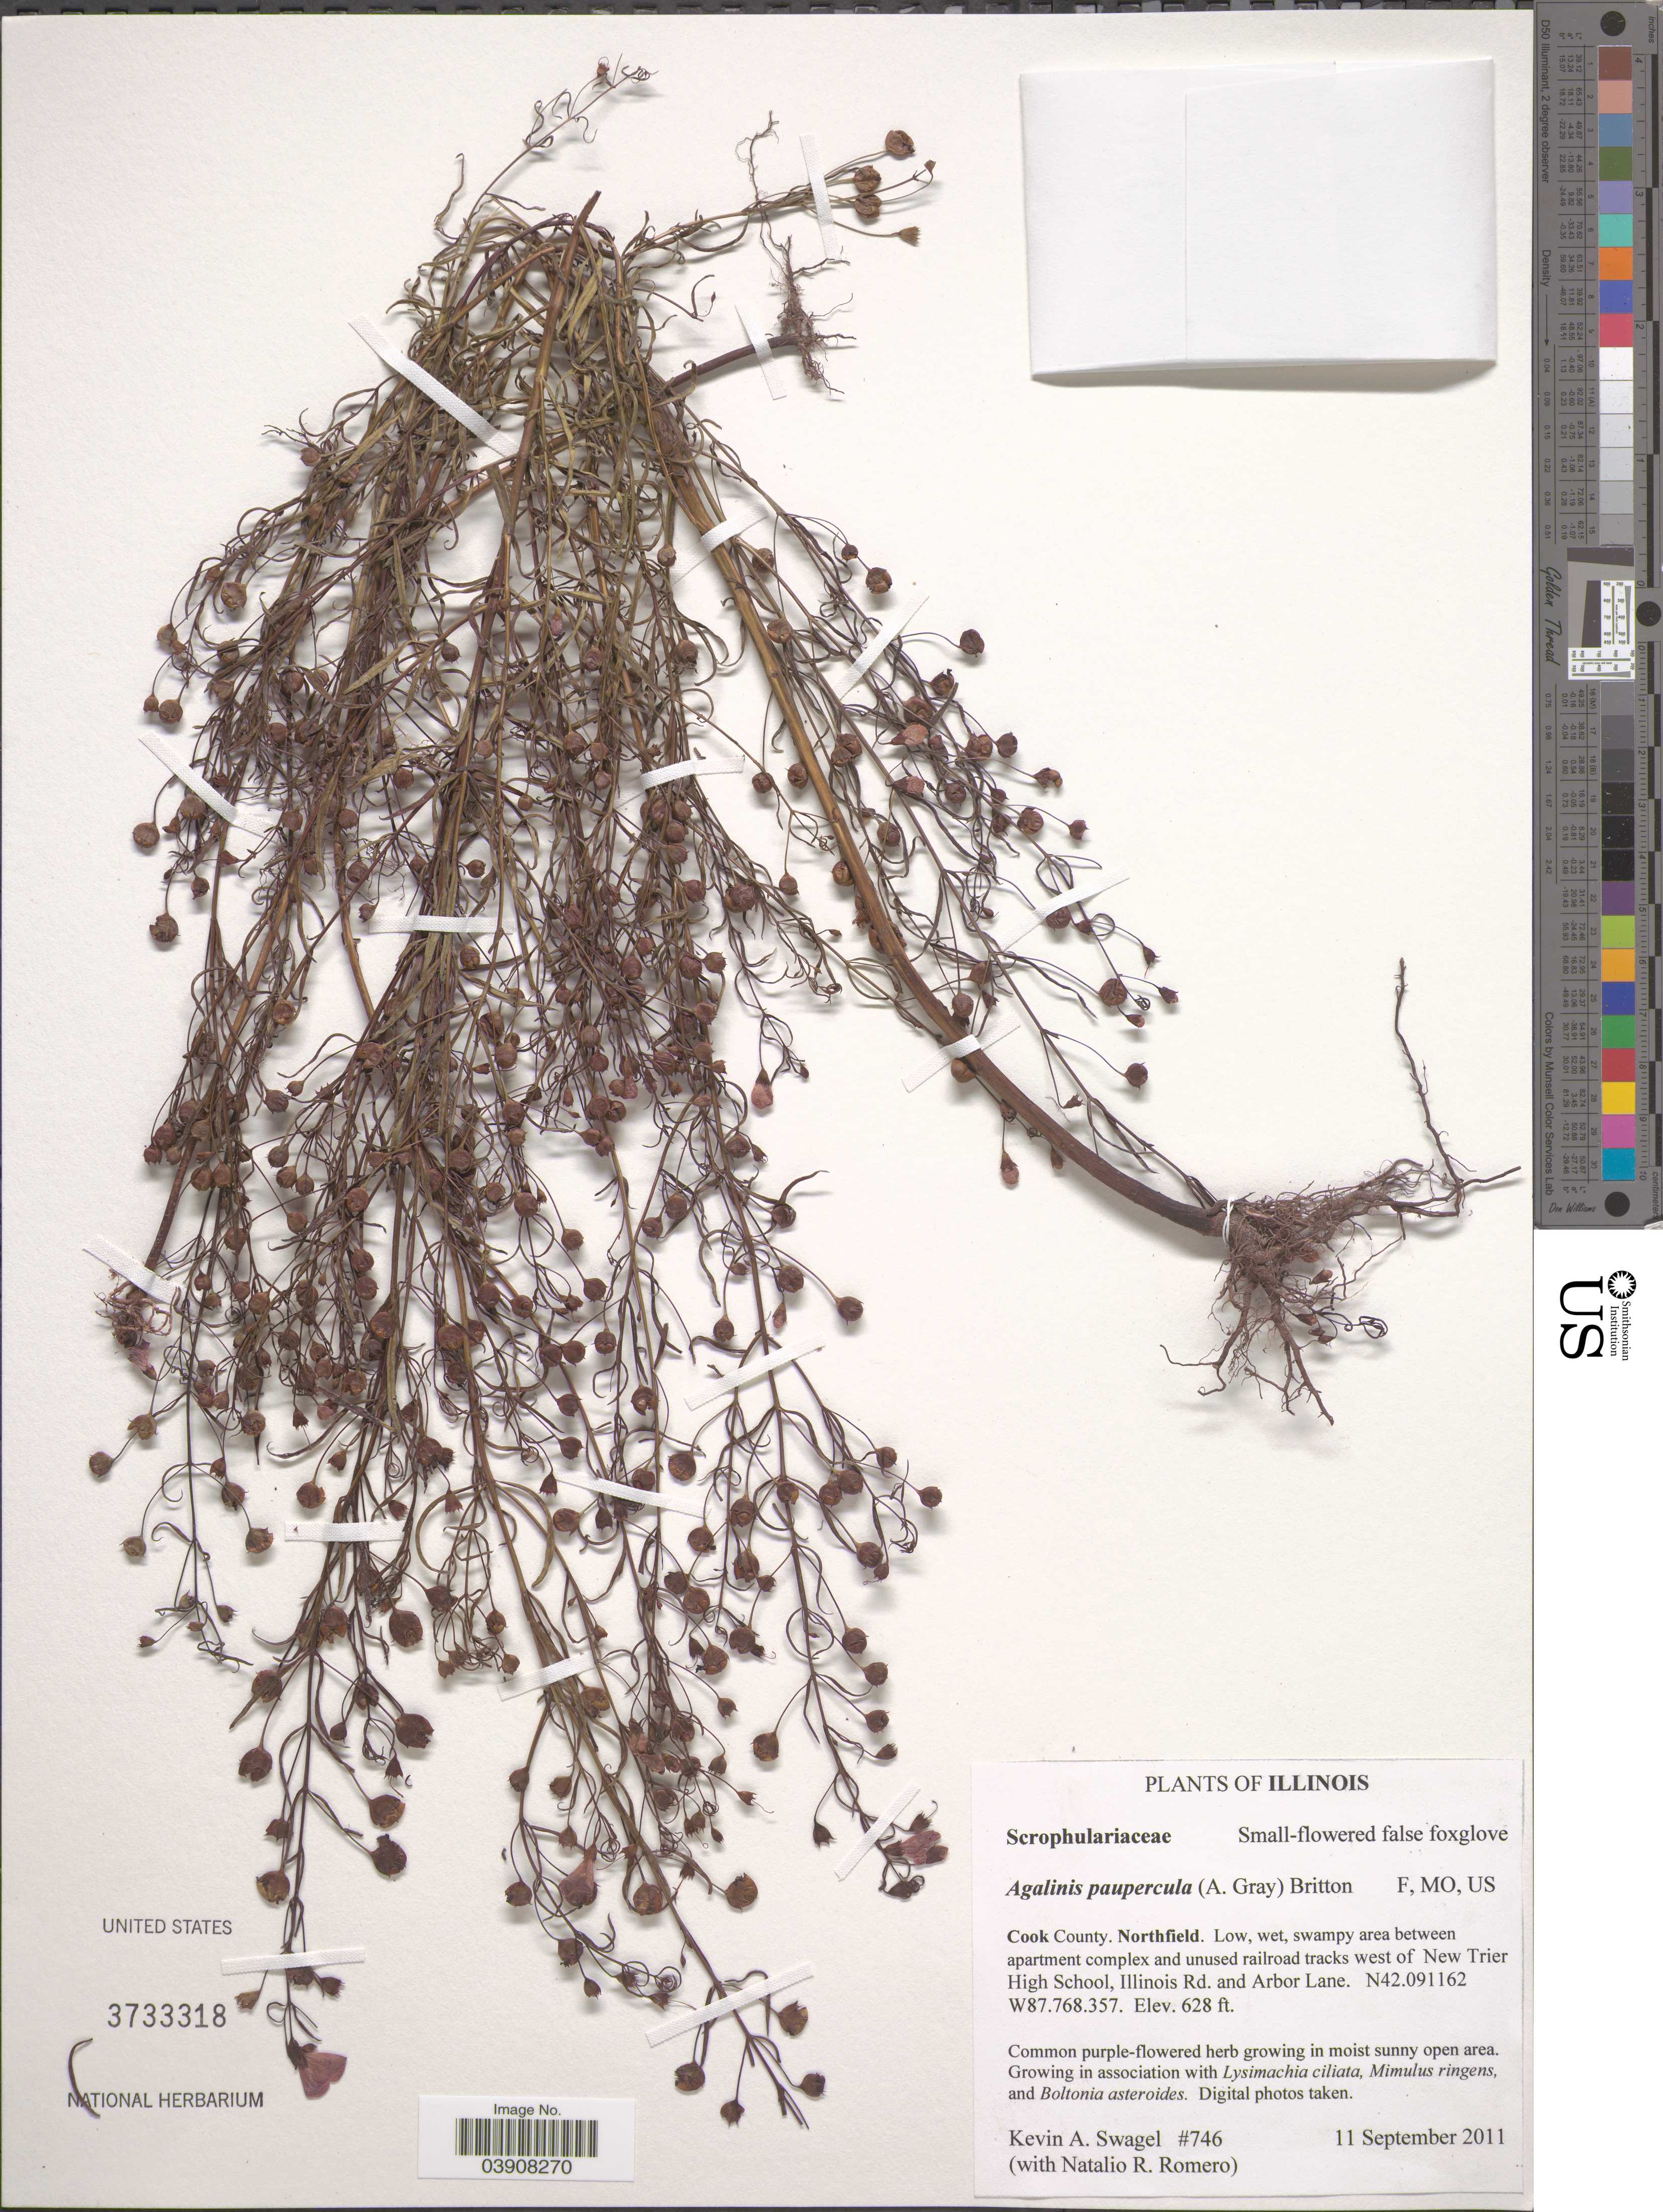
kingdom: Plantae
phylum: Tracheophyta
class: Magnoliopsida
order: Lamiales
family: Orobanchaceae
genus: Agalinis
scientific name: Agalinis paupercula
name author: (A. Gray) Britton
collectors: K. Swagel & N. Romero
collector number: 746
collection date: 2011-09-11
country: United States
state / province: Illinois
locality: Cook County. Northfield. Low, wet, swampy area between apartment complex and unused railroad tracks west of New Trier High School, Illinois Rd. and Arbor Lane.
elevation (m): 191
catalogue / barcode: US 3733318